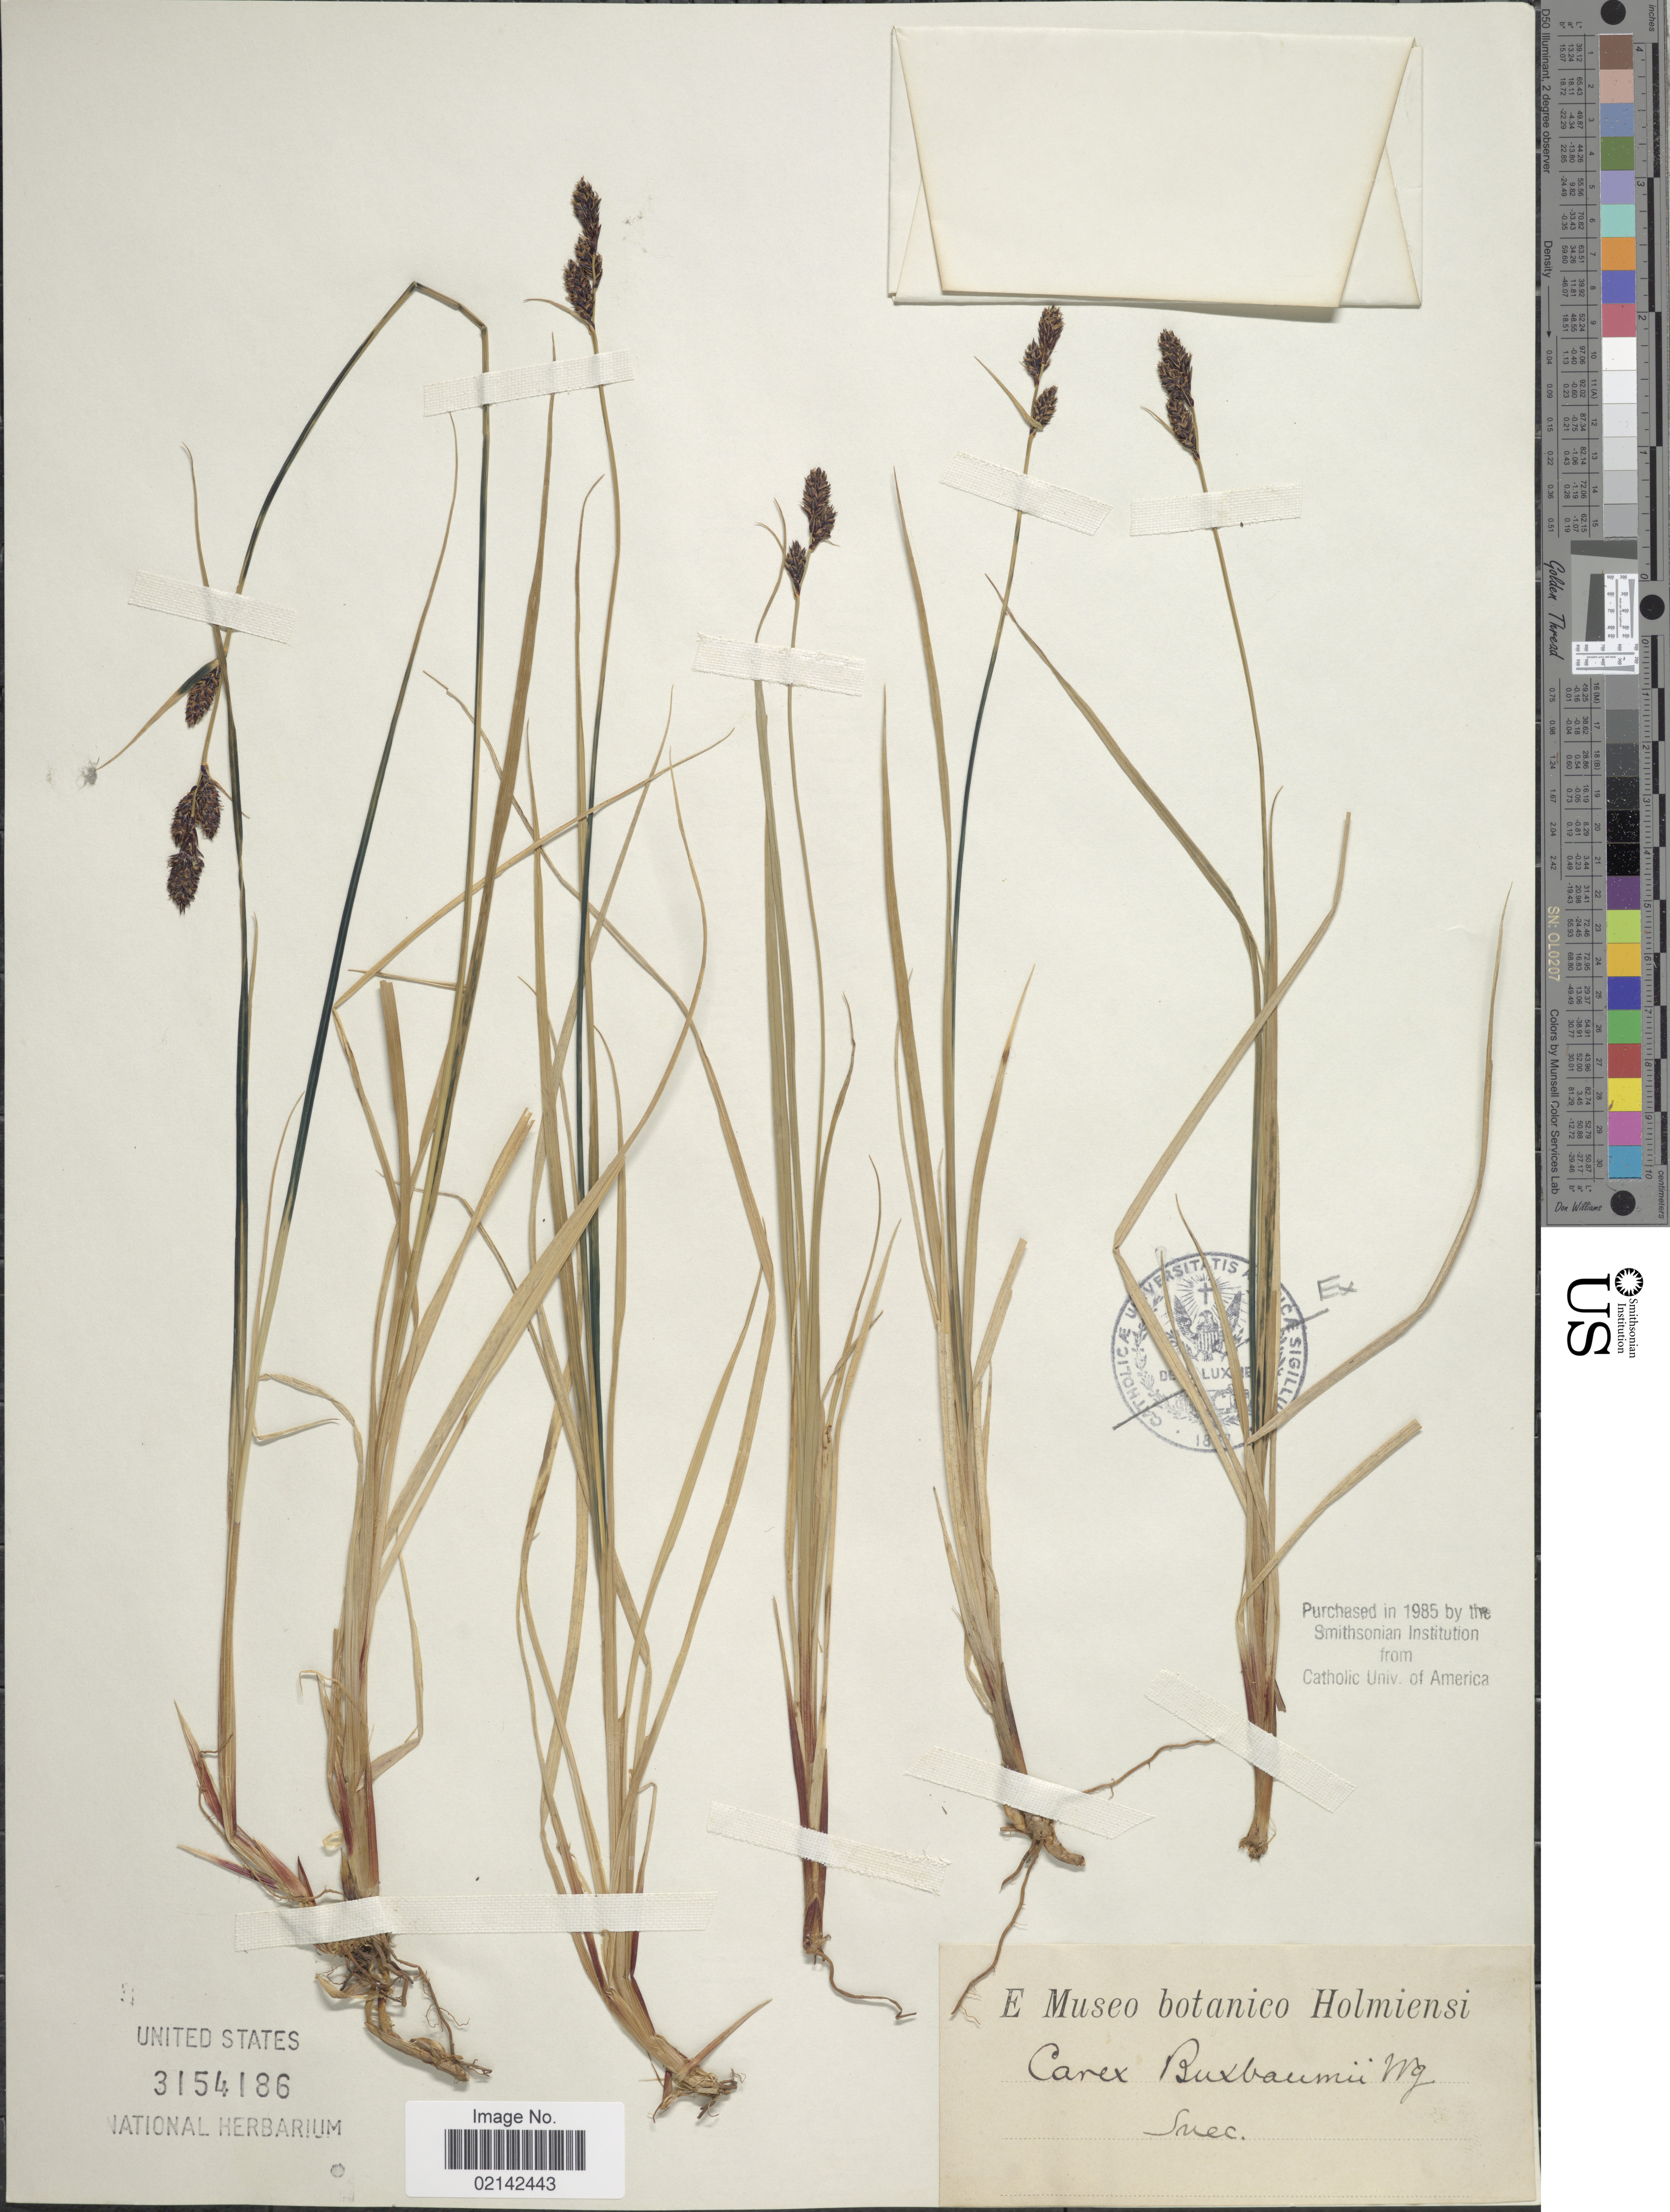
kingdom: Plantae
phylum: Tracheophyta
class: Liliopsida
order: Poales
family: Cyperaceae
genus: Carex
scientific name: Carex buxbaumii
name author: Wahlenb.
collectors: ex Museo botan. Holmiensi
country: Sweden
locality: Suec.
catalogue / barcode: US 3154186